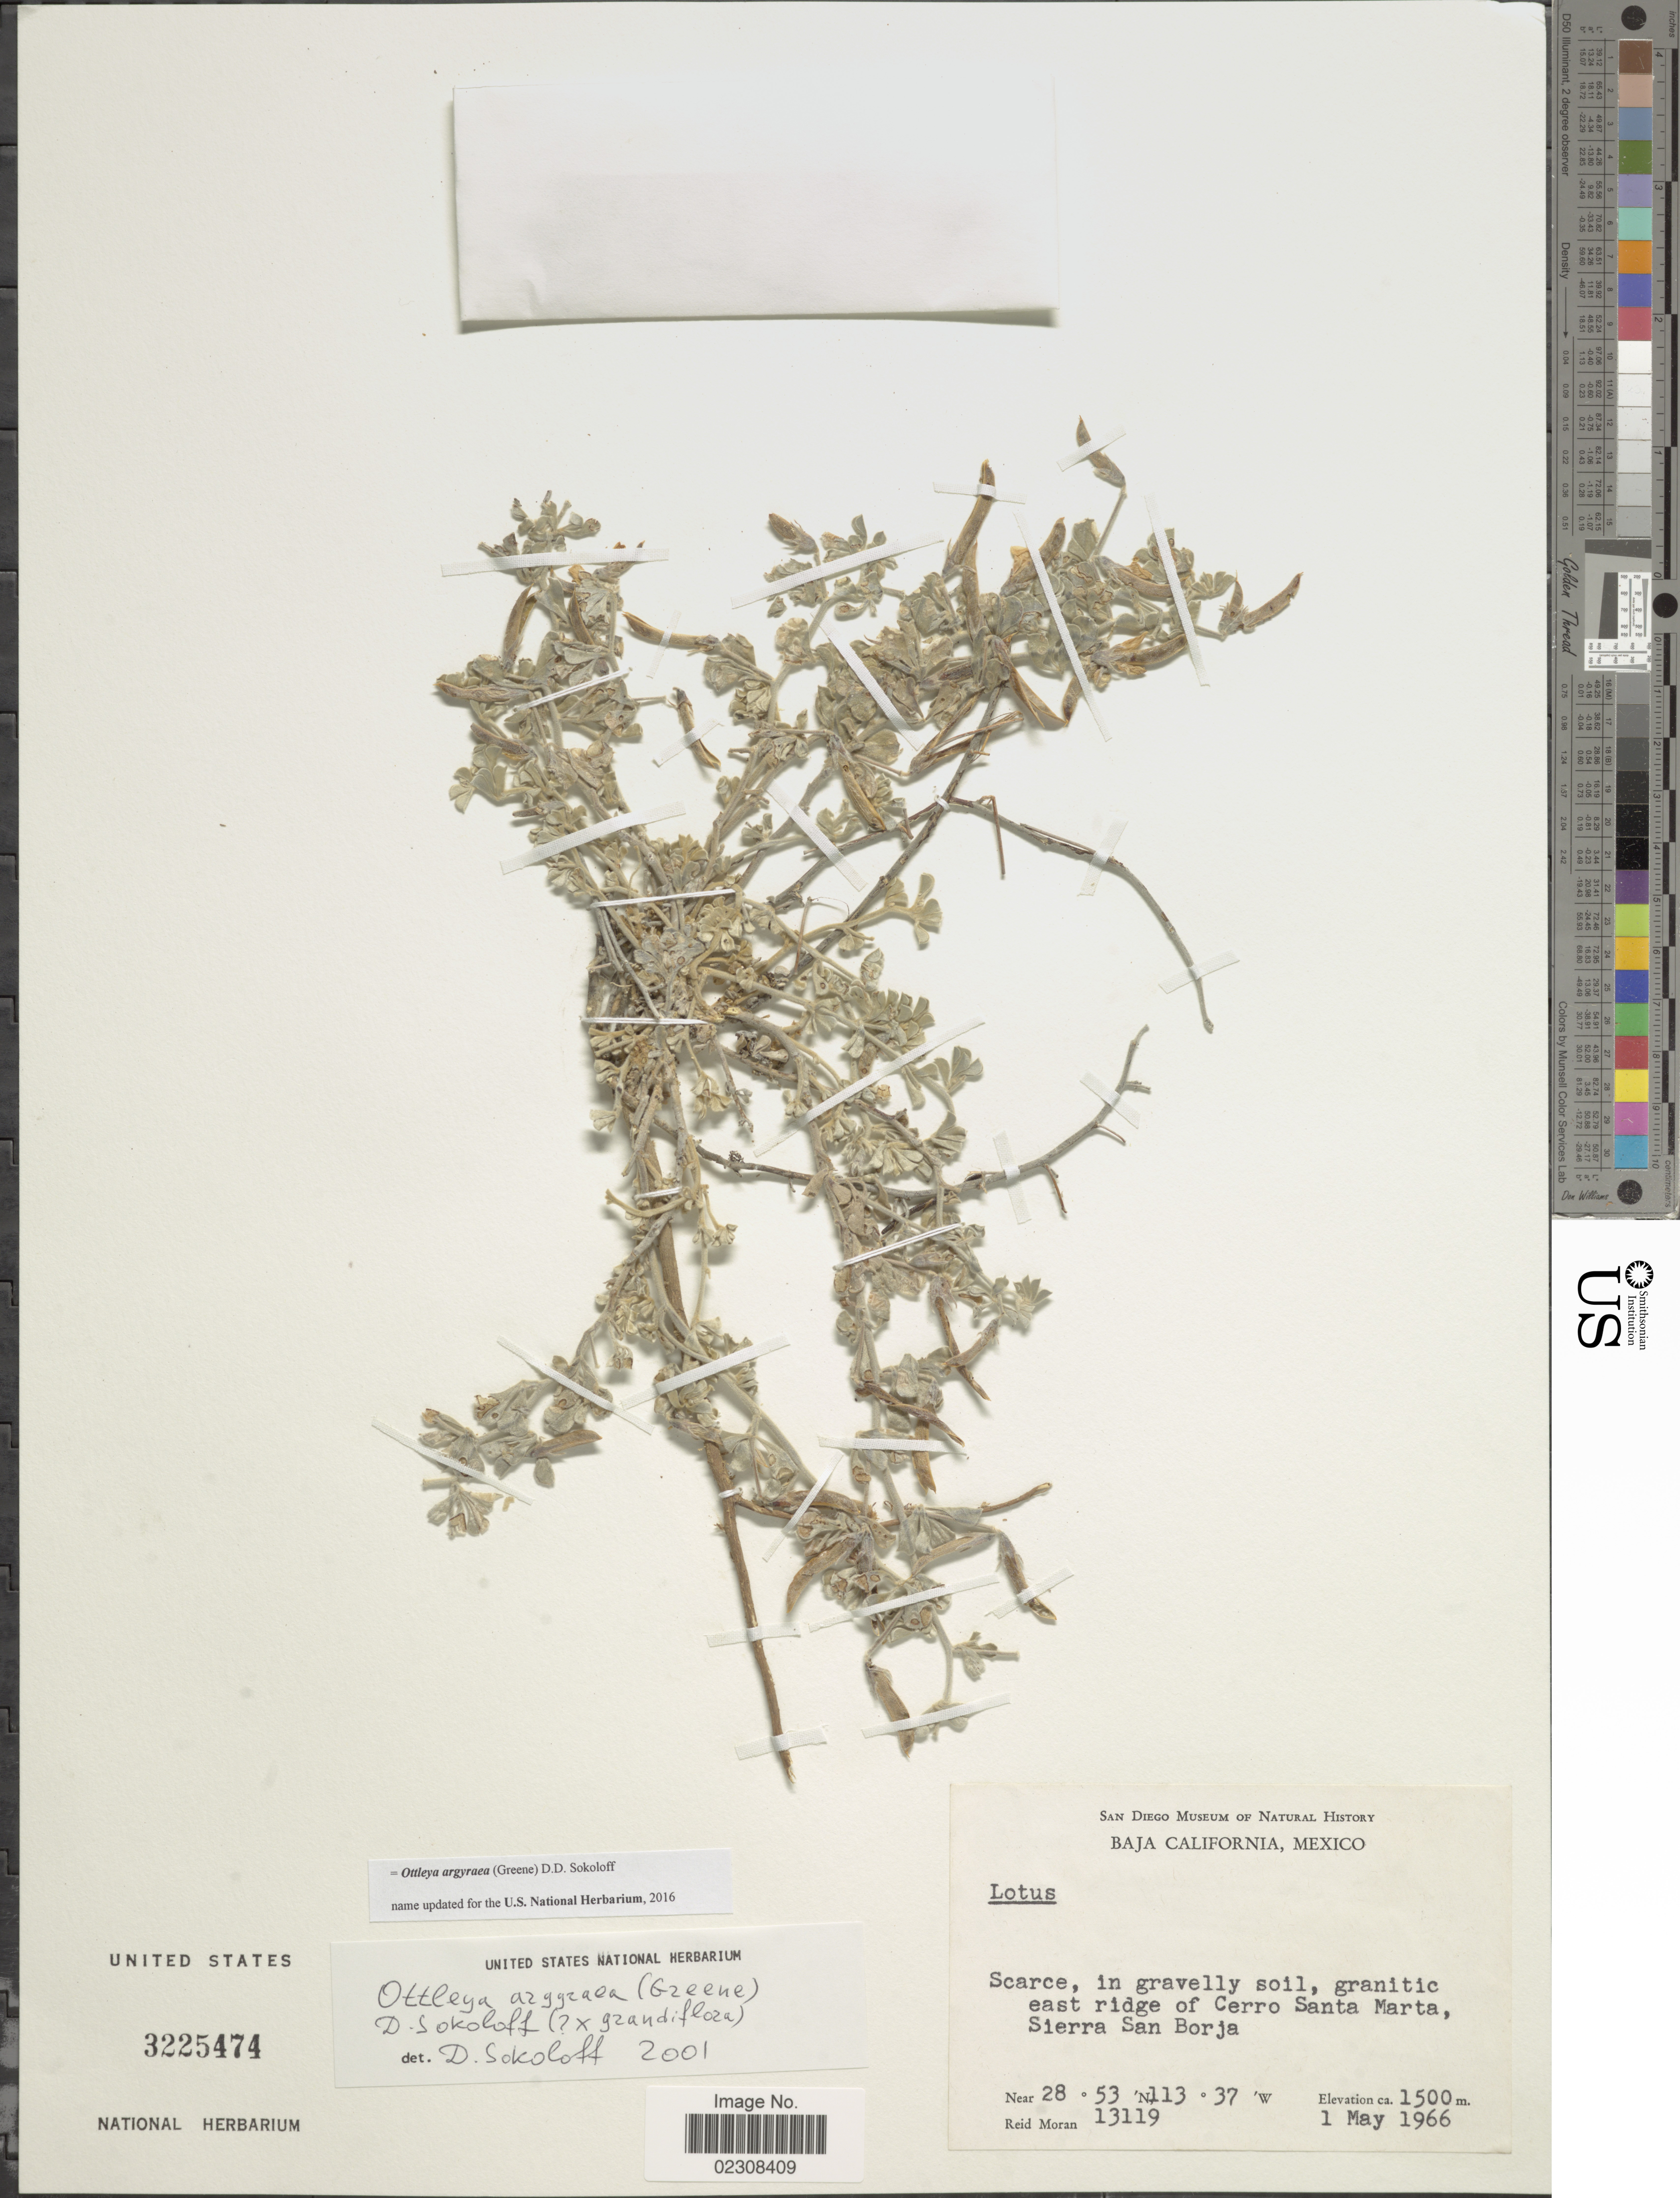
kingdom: Plantae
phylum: Tracheophyta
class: Magnoliopsida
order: Fabales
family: Fabaceae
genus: Ottleya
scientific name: Ottleya argyraea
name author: (Greene) D.D. Sokoloff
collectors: R. V. Moran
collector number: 13119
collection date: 1966-05-01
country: Mexico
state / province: Baja California Norte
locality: Scarce, in gravelly soil, granitic east ridge of Cerro Santa Marta, Sierra San Borja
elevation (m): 1500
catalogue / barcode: US 3225474